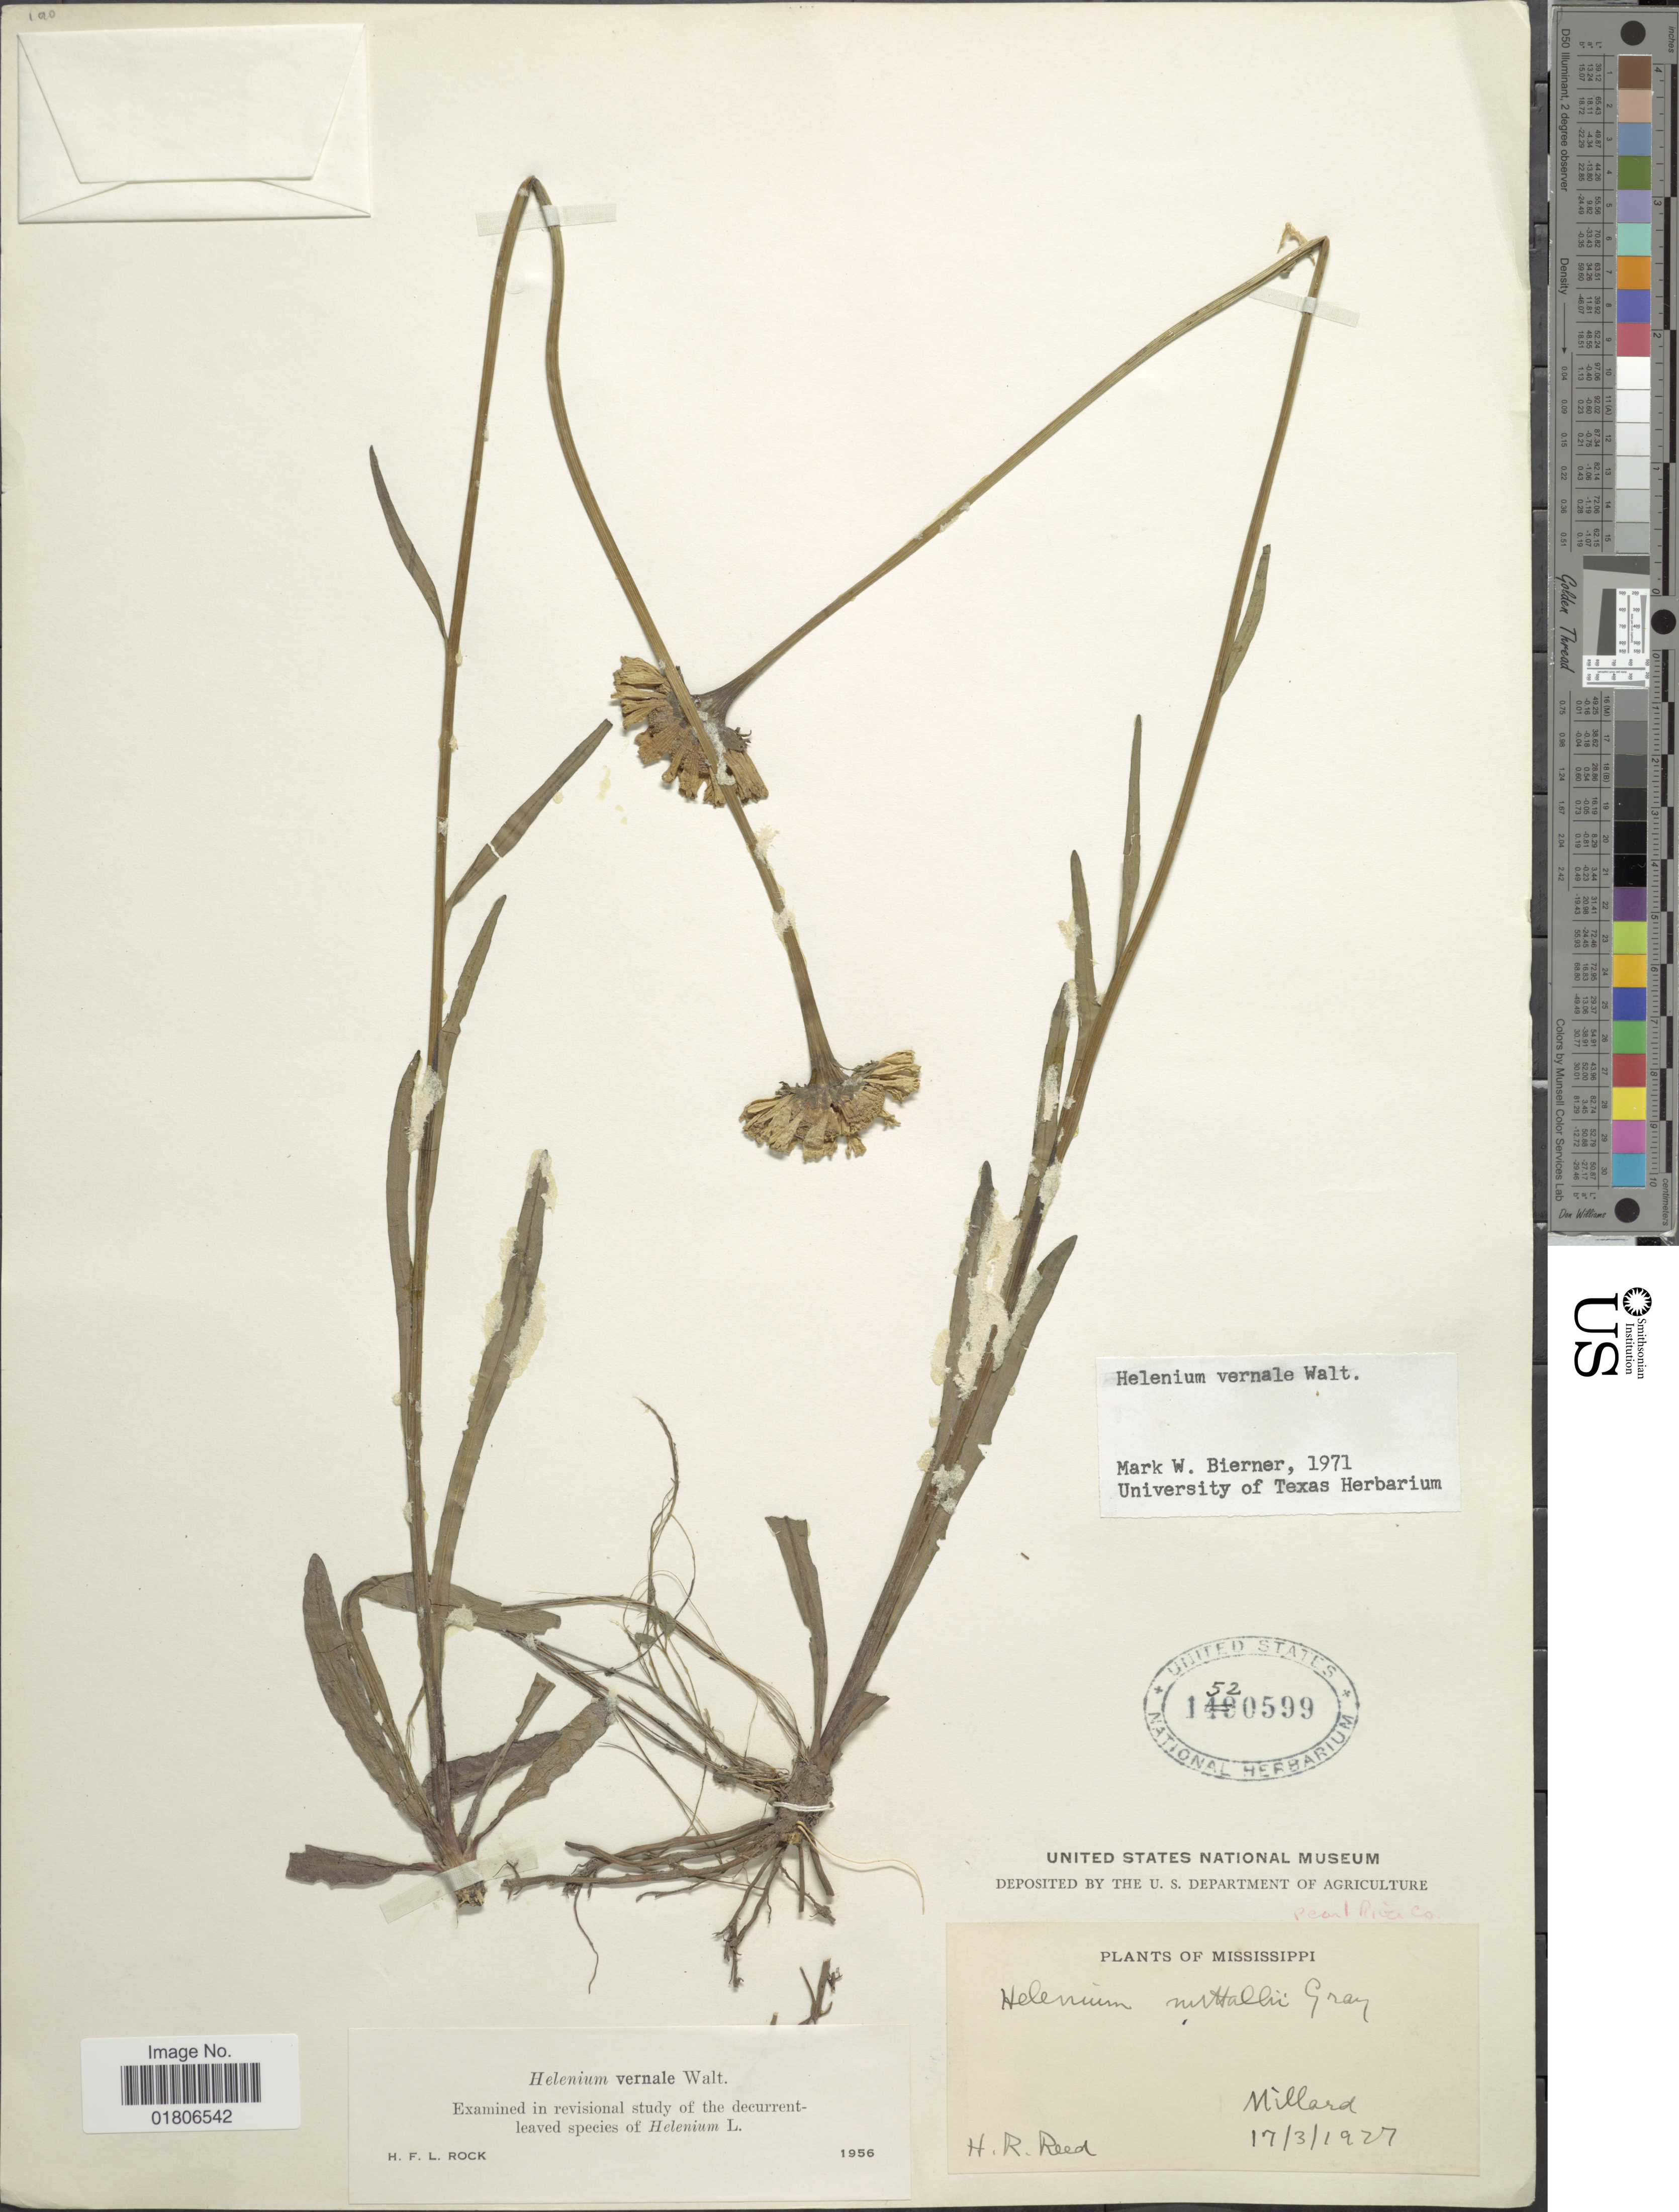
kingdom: Plantae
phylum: Tracheophyta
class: Magnoliopsida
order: Asterales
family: Asteraceae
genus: Helenium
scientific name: Helenium vernale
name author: Walter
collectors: H. Reed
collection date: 1927-03-17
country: United States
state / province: Mississippi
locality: Millard. Pearl River Co.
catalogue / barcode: US 1520599